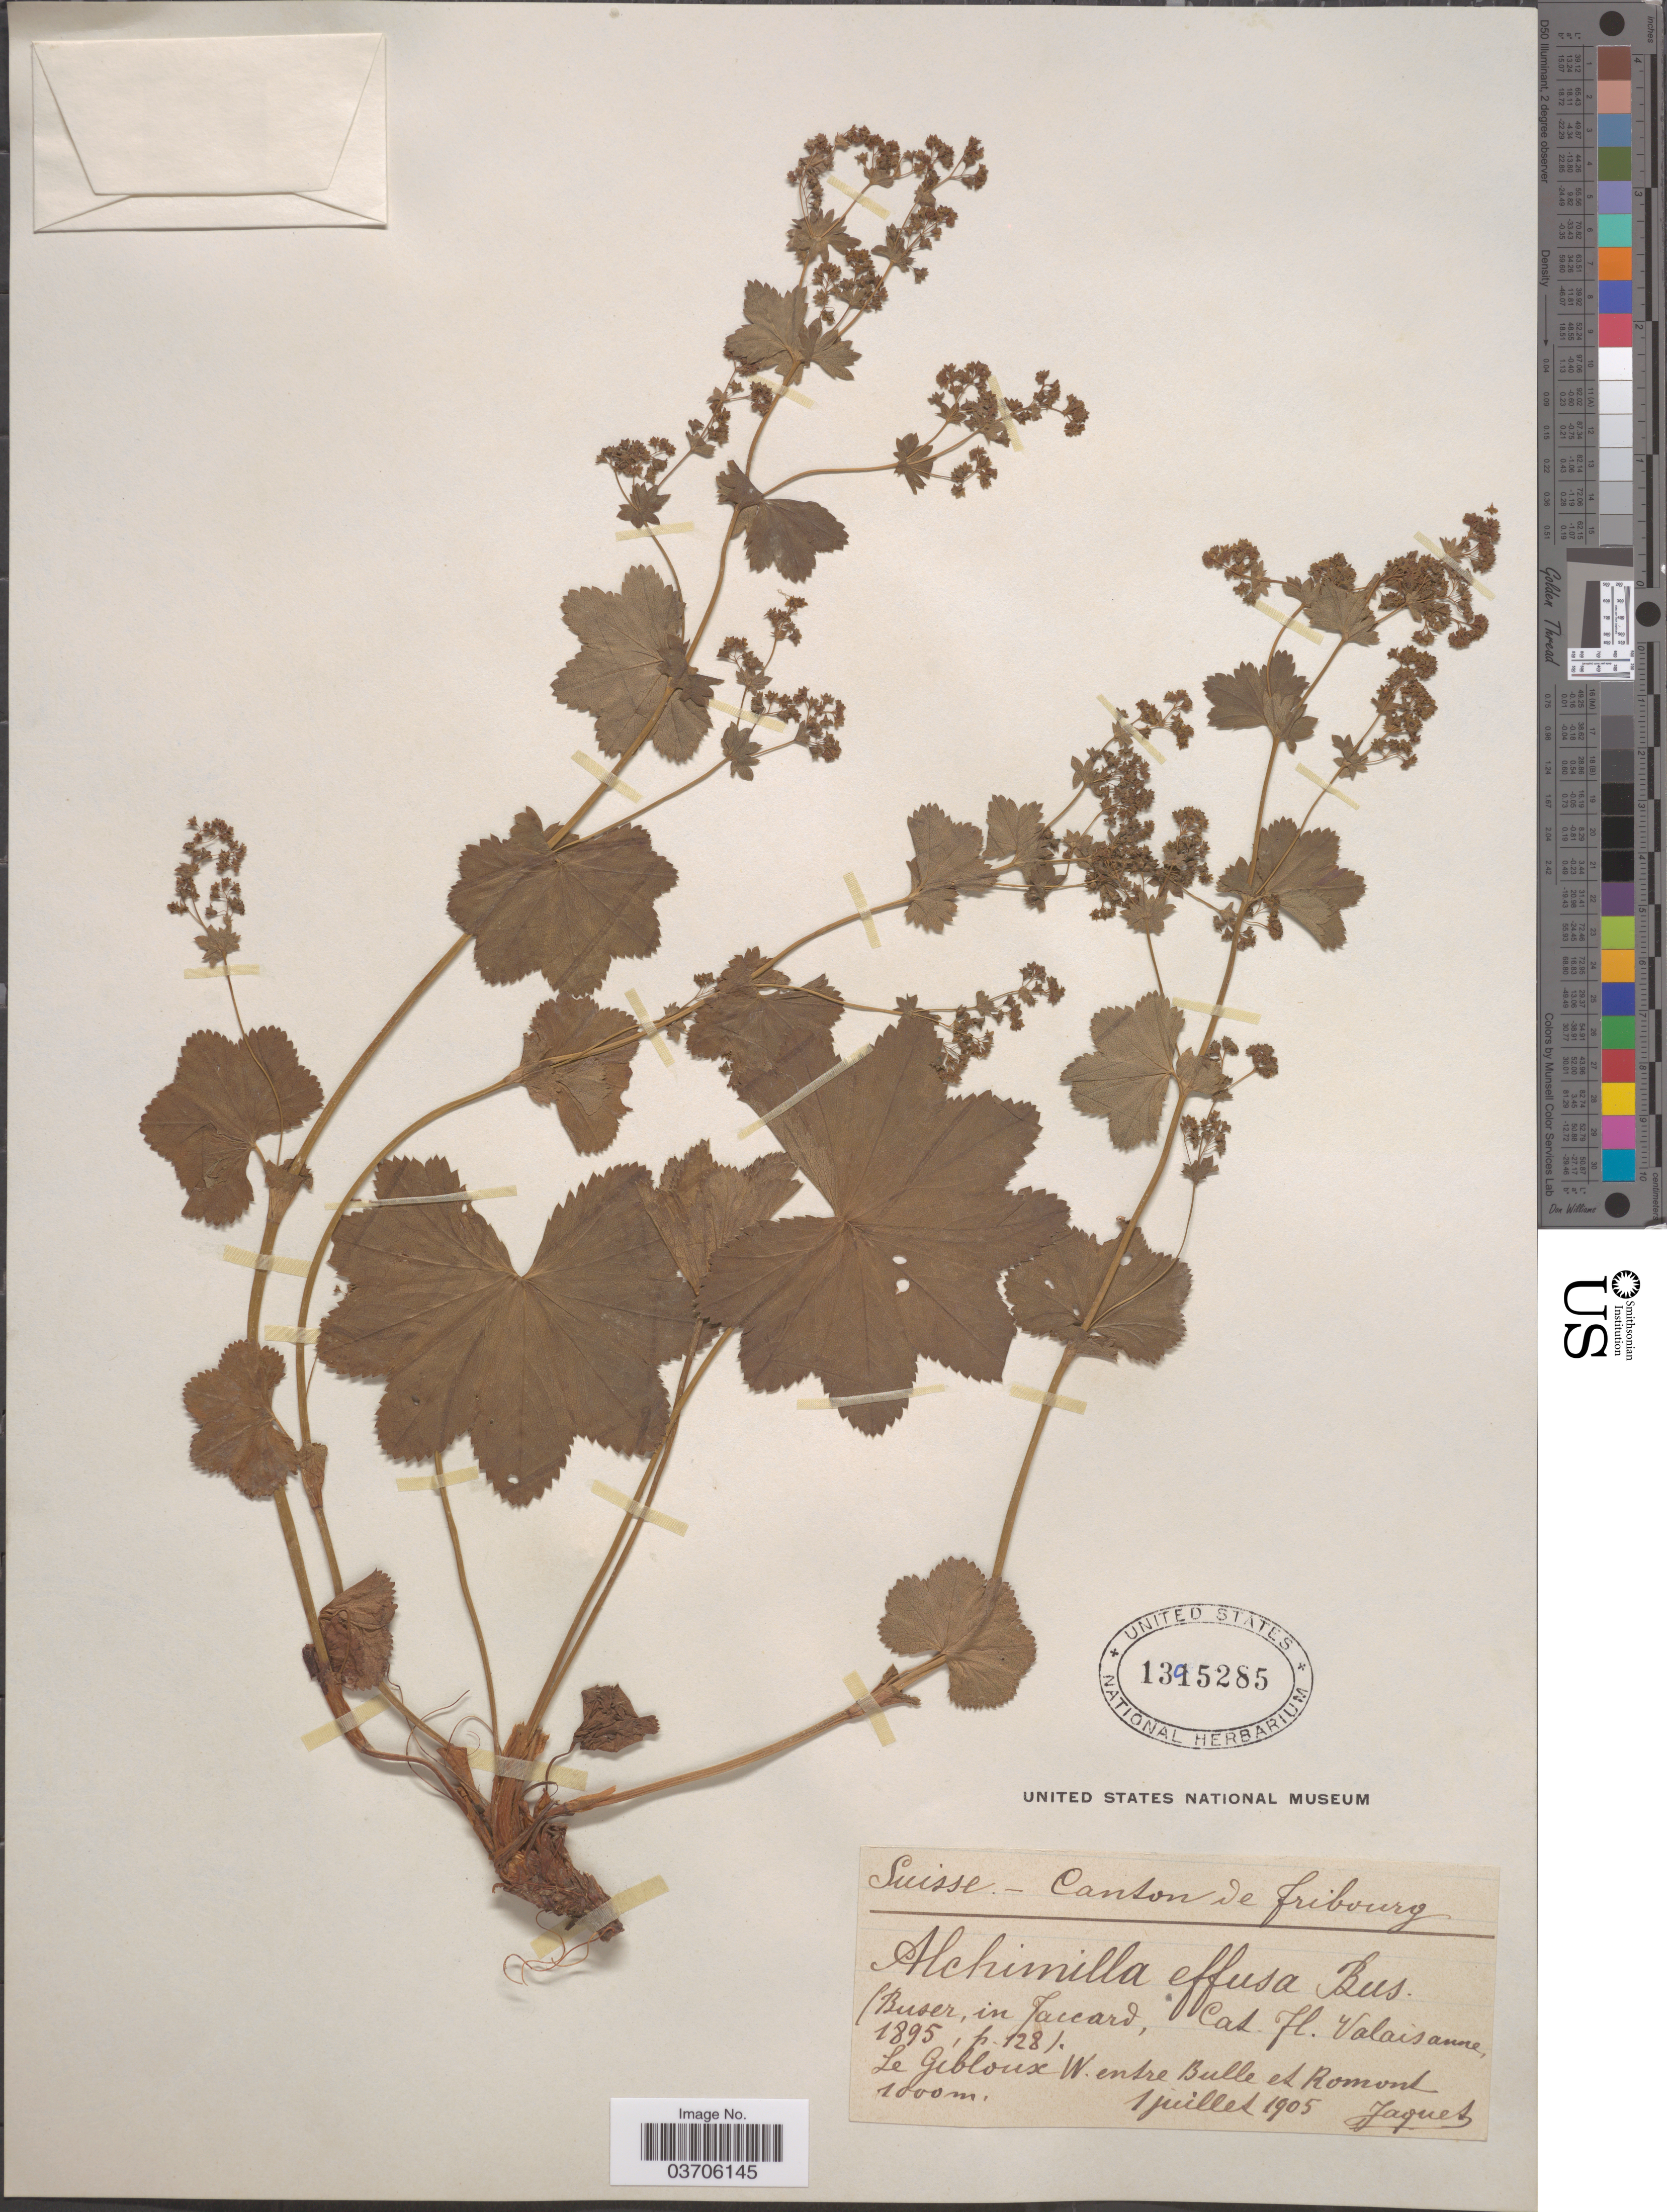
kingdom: Plantae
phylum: Tracheophyta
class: Magnoliopsida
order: Rosales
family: Rosaceae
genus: Alchemilla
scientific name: Alchemilla effusa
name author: Buser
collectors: -. Jaquet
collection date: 1905-07-01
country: Switzerland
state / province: Fribourg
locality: Suisse - Canton de fribourg. Le Giblouse W. entre Bulle et Romont.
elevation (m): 1000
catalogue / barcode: US 1395285